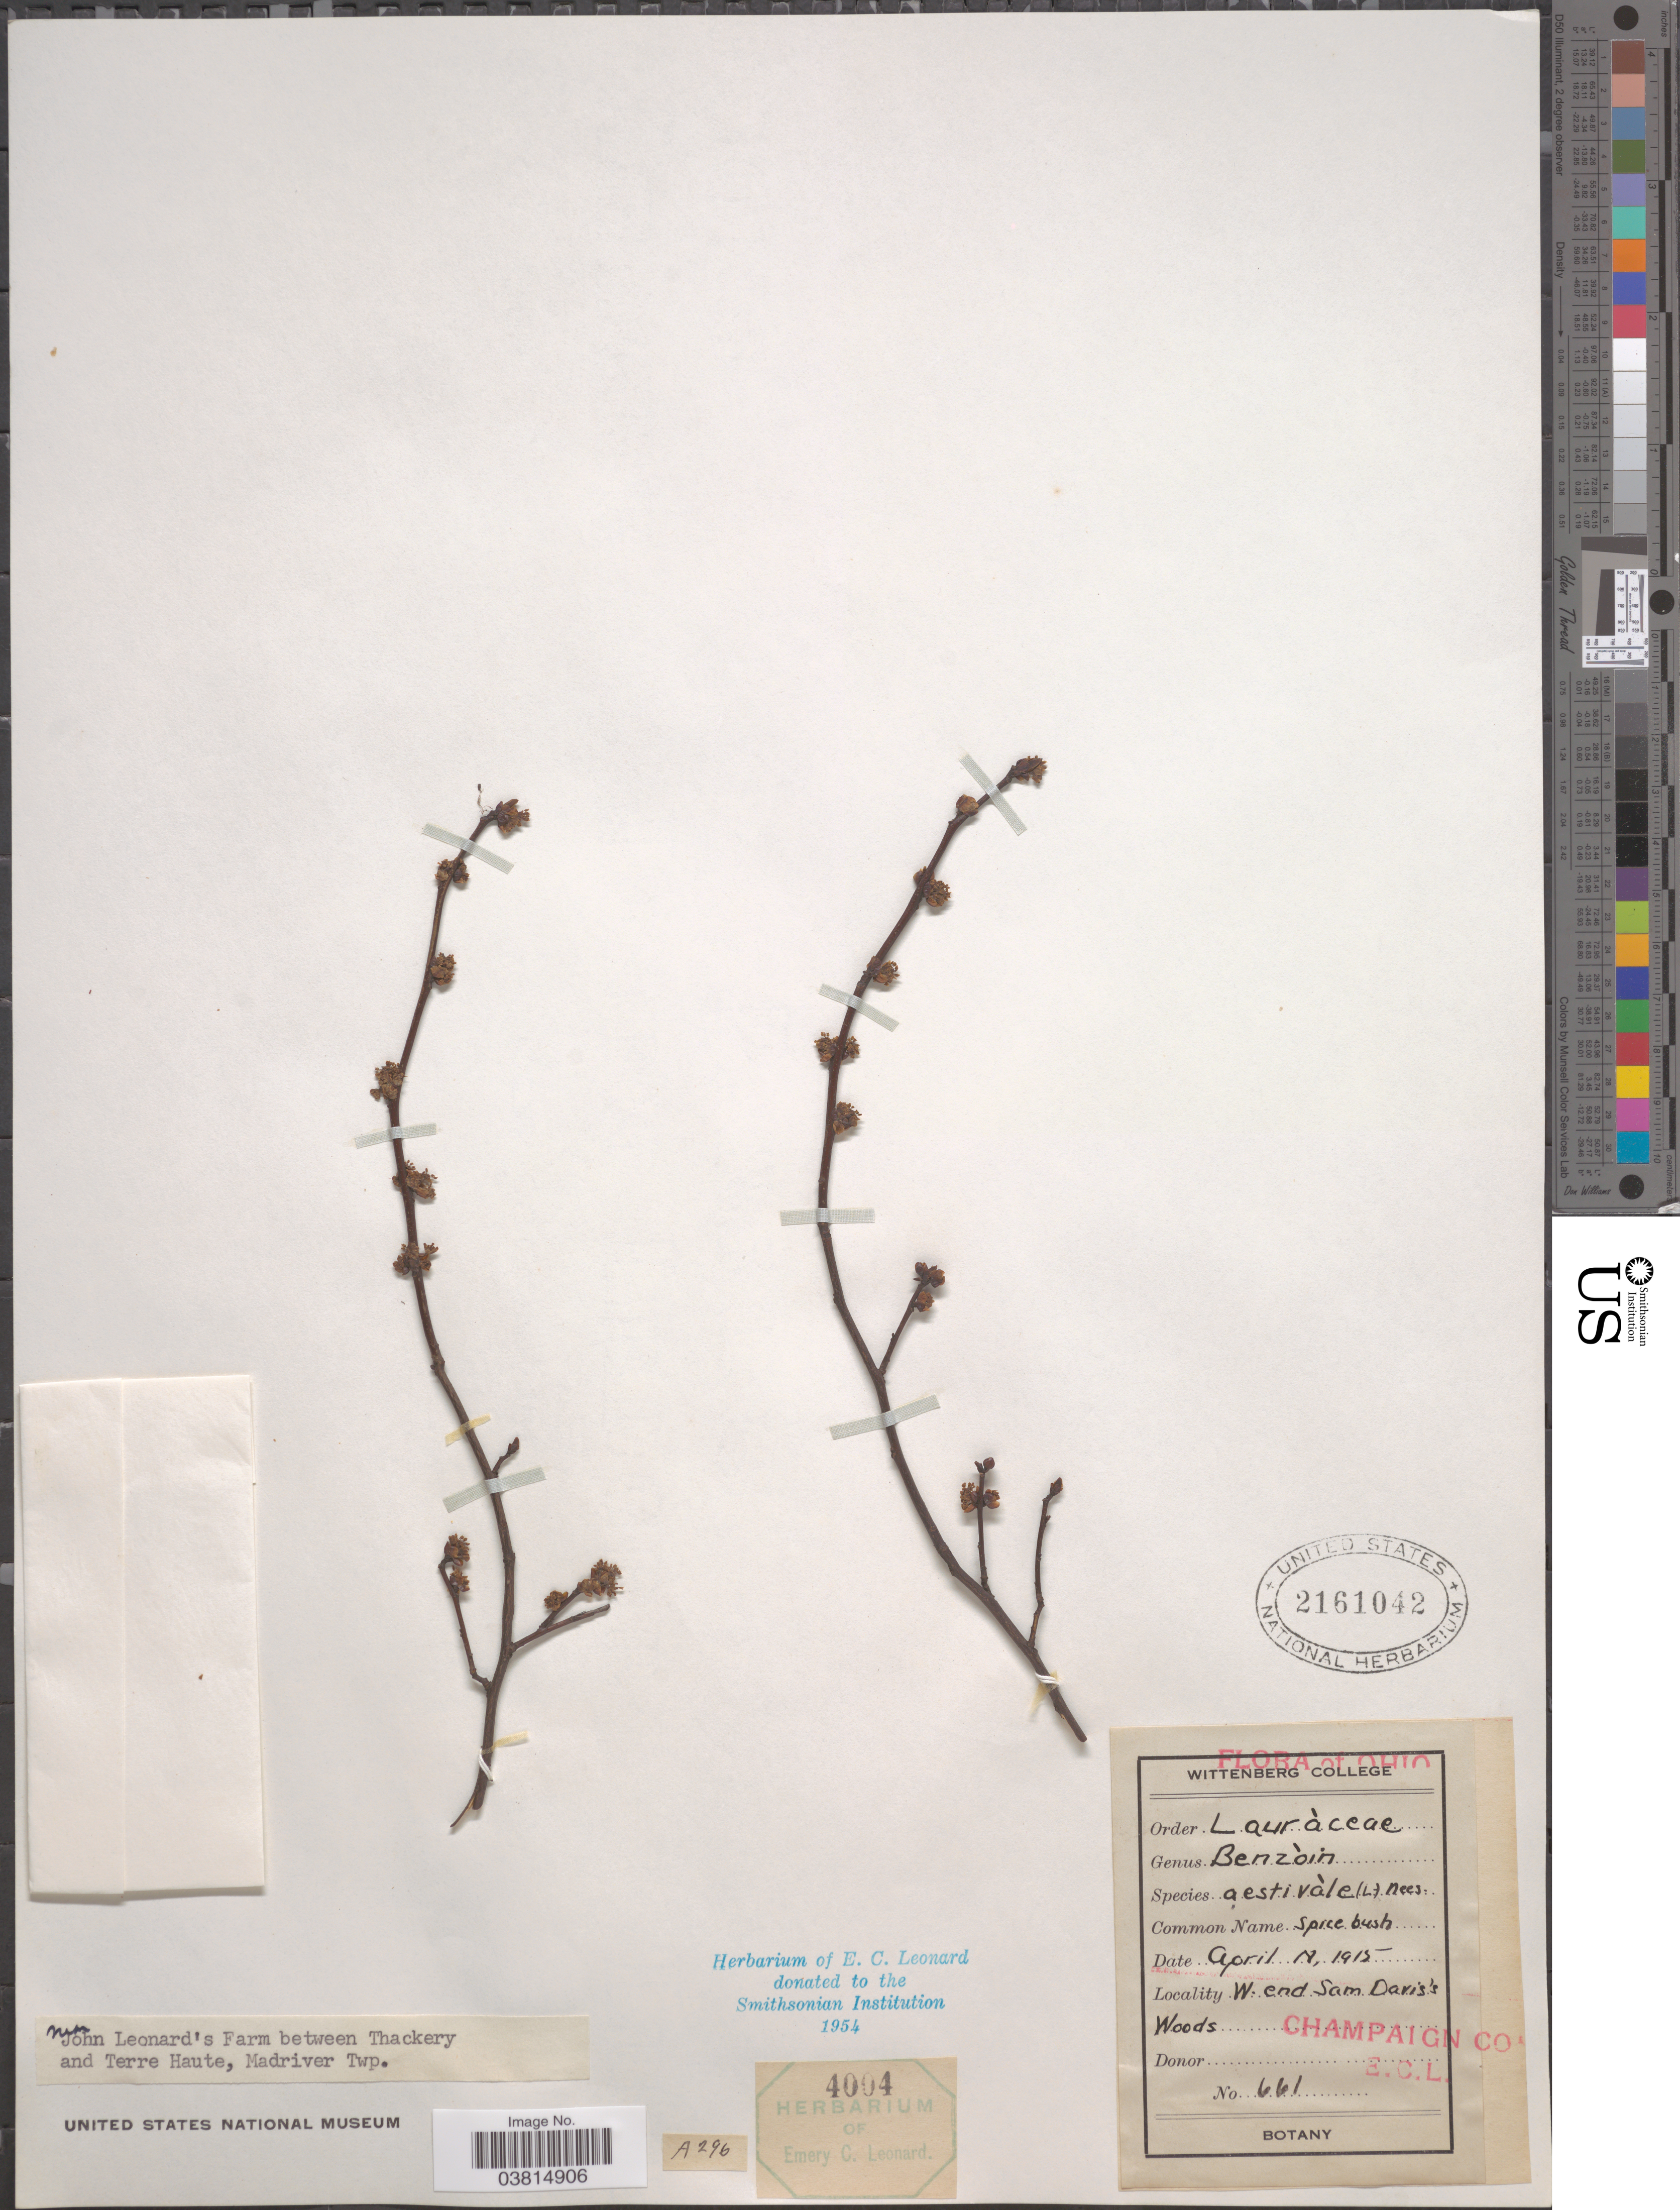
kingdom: Plantae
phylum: Tracheophyta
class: Magnoliopsida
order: Laurales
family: Lauraceae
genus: Lindera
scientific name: Lindera benzoin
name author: (L.) Blume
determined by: Strong, Mark T., (BOT), Smithsonian Institution - National Museum of Natural History (UNITED STATES)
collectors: E. C. Leonard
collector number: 661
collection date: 1915-04-18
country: United States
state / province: Ohio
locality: W. end Sam Davis's Woods, Champaign Co.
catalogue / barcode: US 2161042